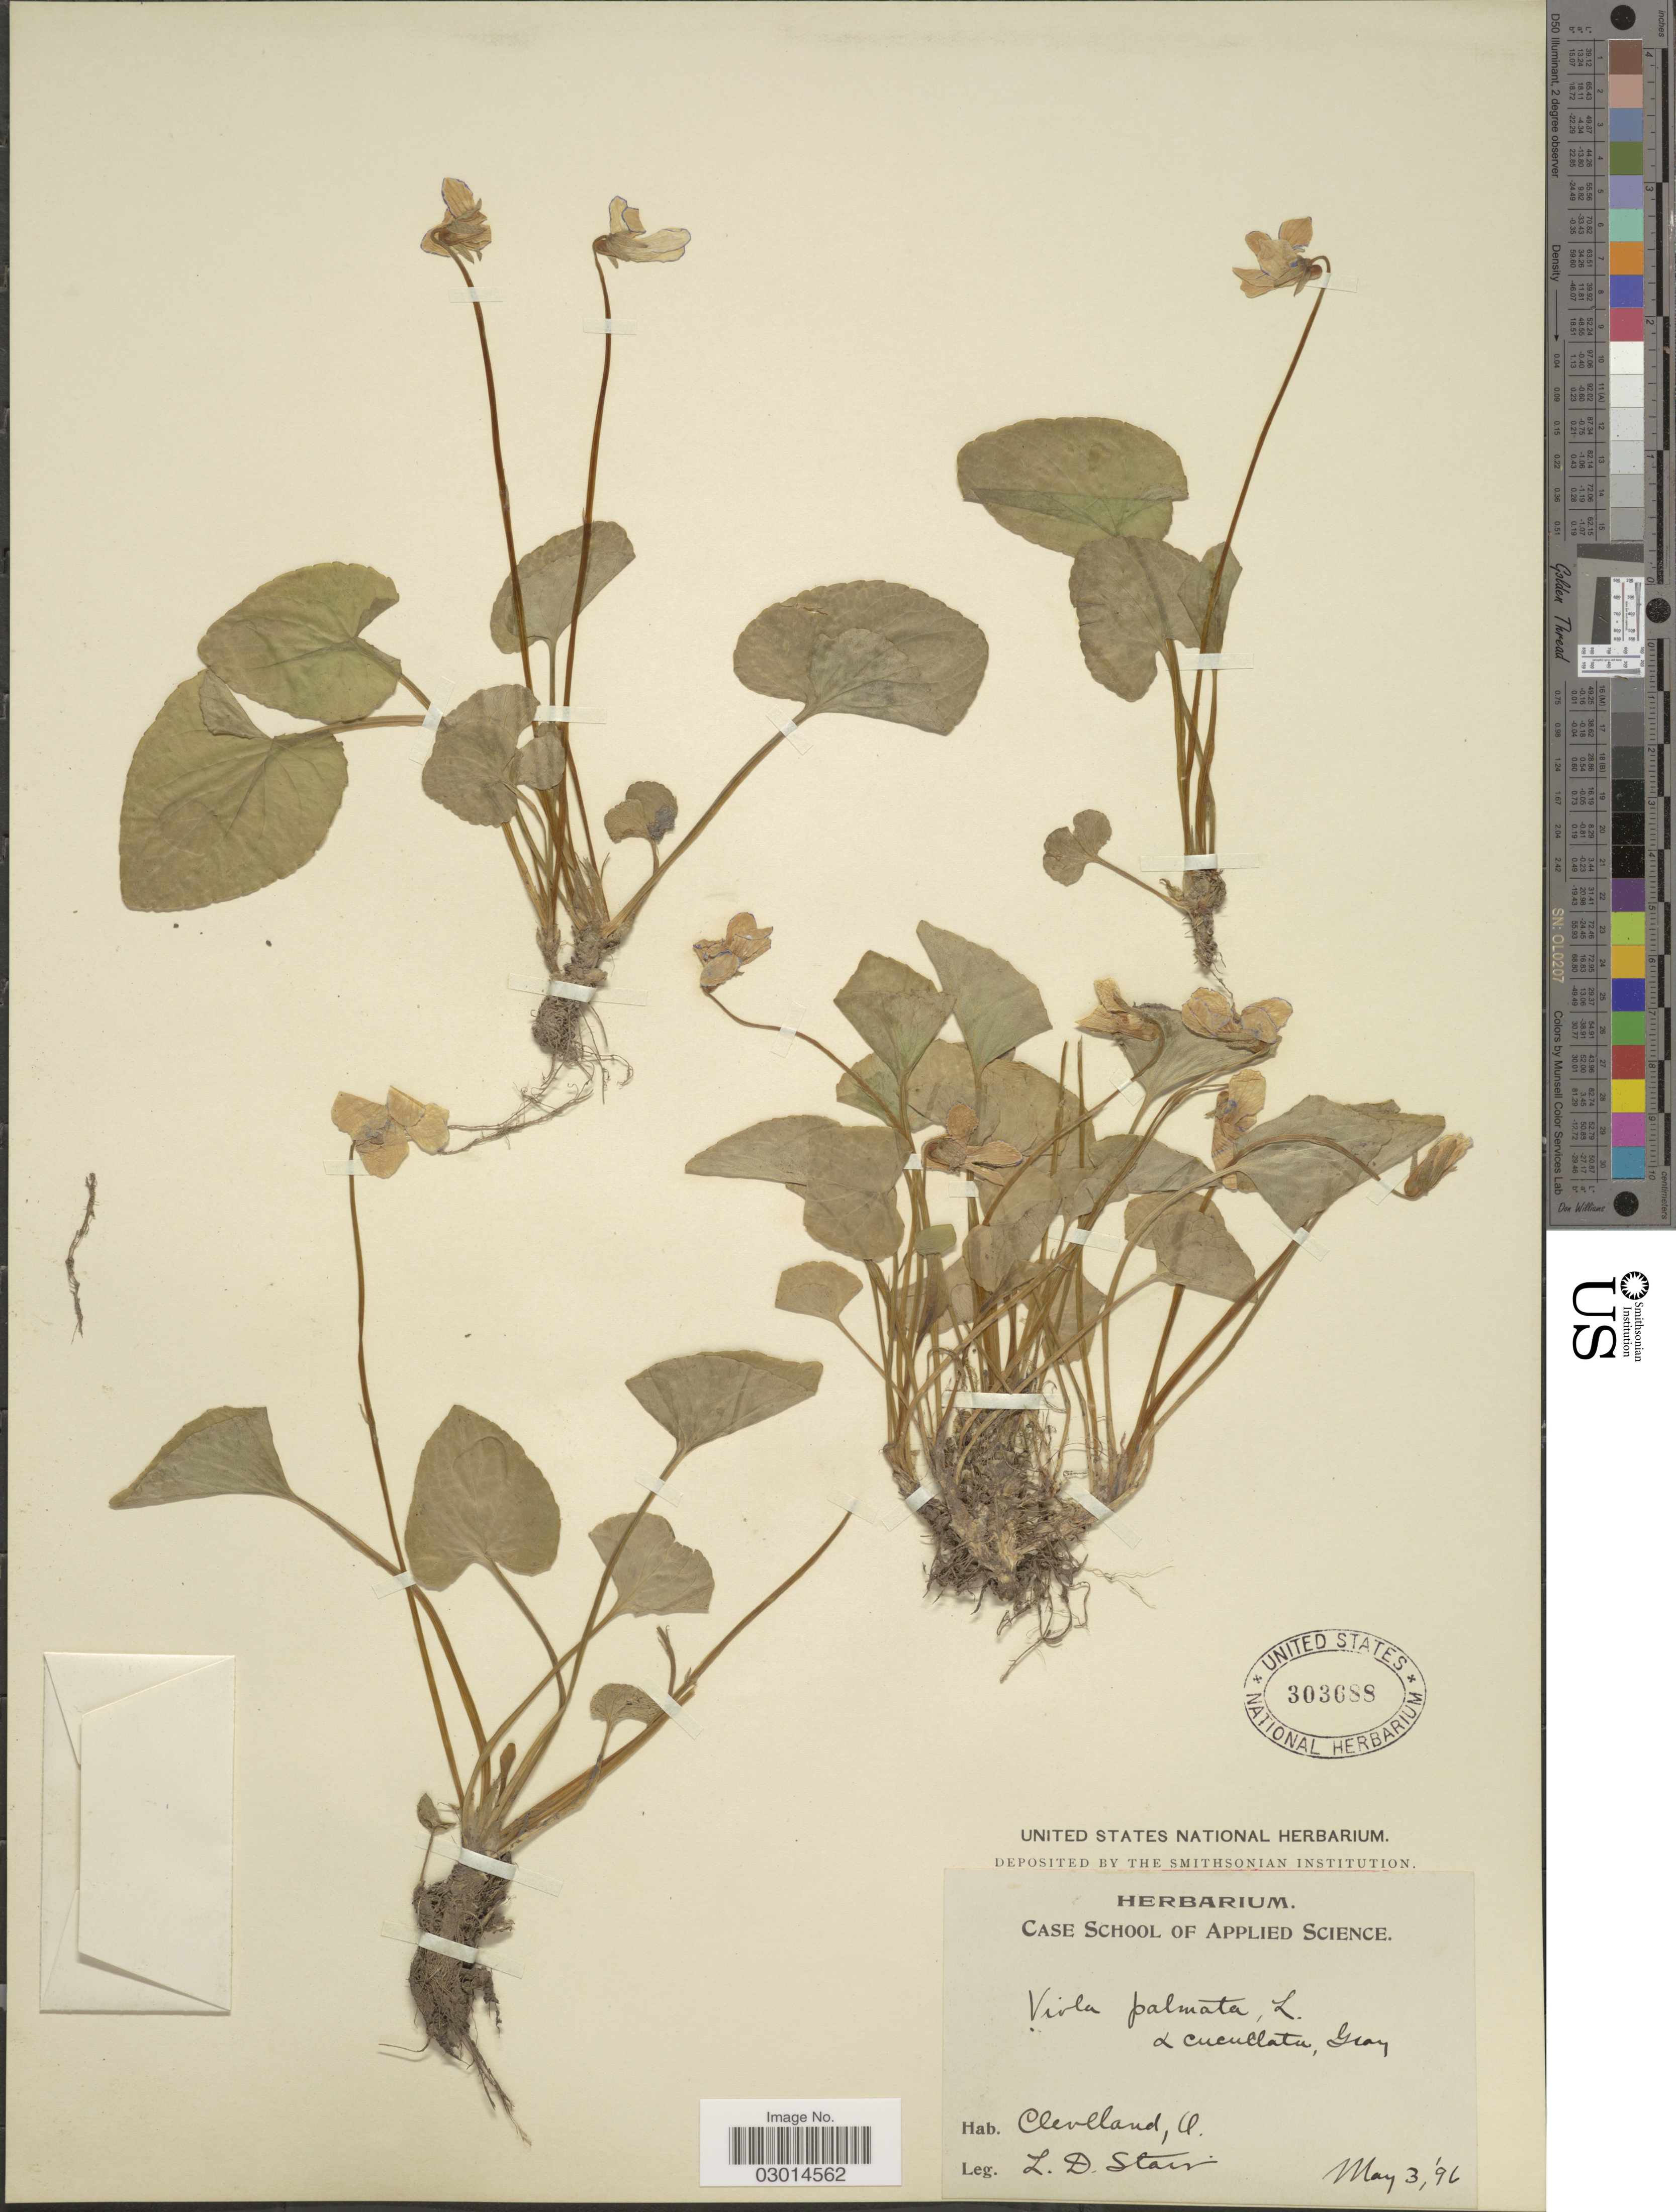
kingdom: Plantae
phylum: Tracheophyta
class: Magnoliopsida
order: Malpighiales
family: Violaceae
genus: Viola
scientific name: Viola cucullata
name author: Aiton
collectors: L. Stair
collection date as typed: Transcribed d/m/y: 3/5/96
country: United States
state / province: Ohio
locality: Cleveland, O.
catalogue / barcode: US 303688